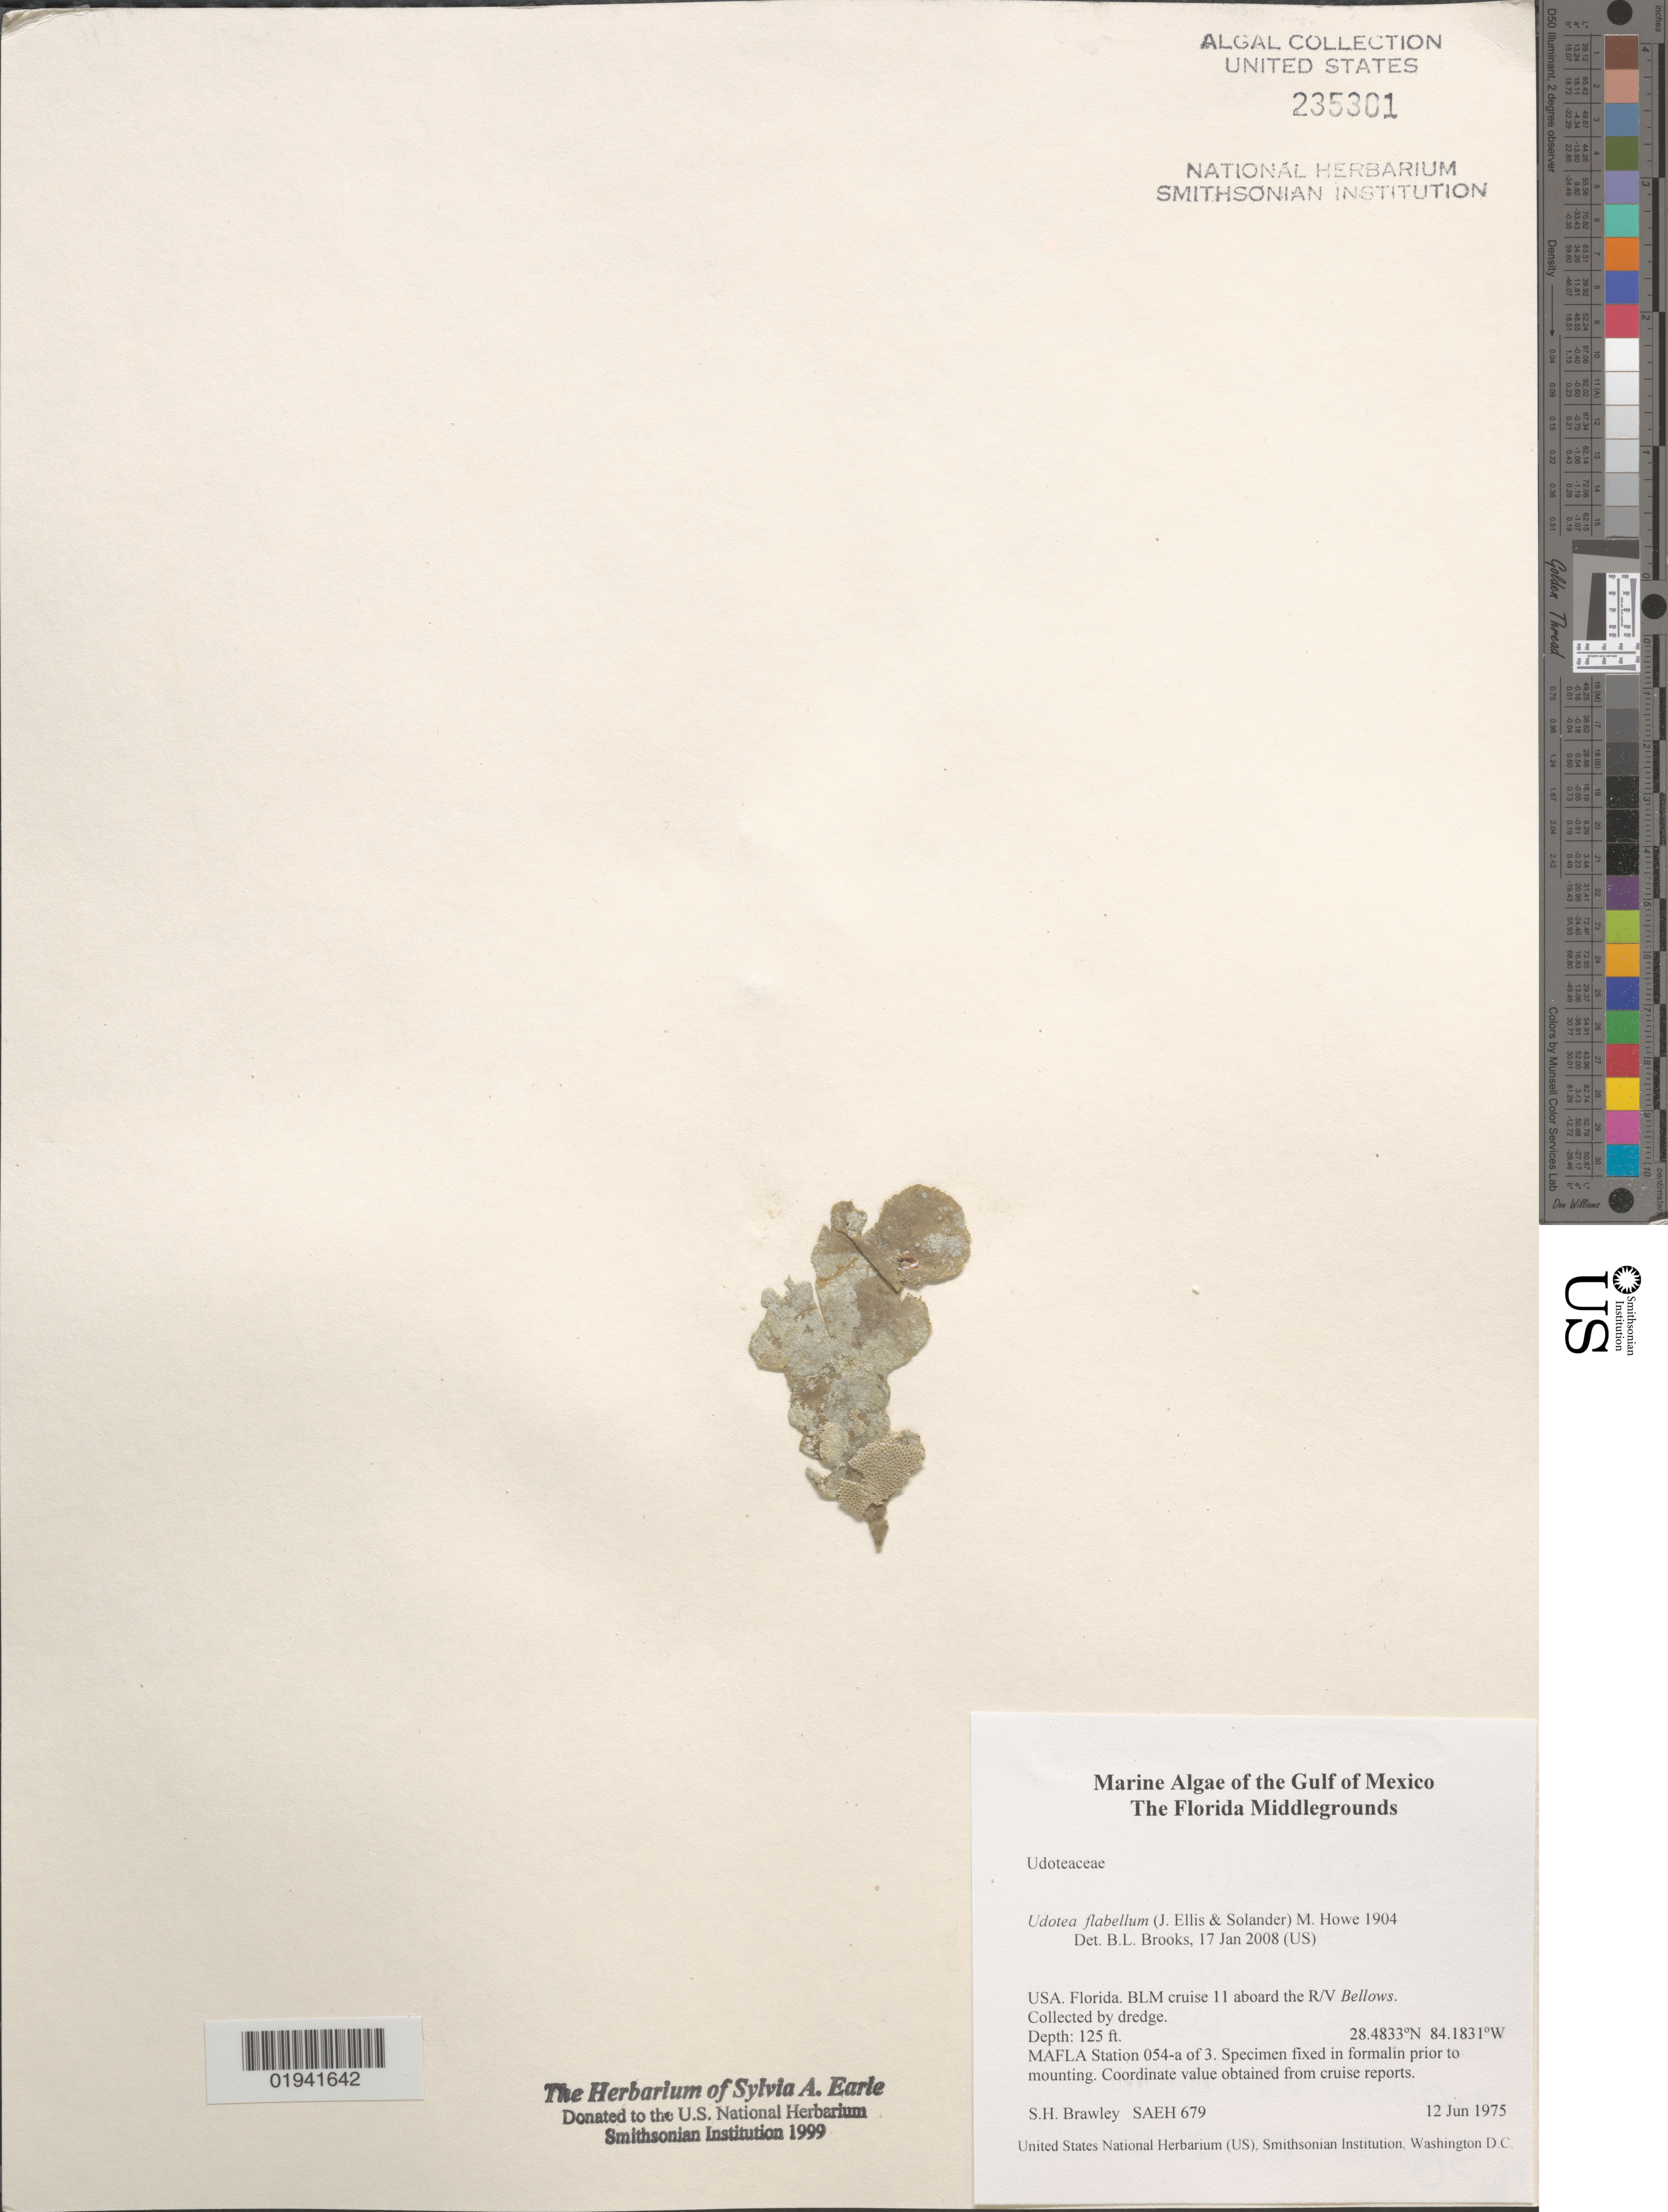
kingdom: Plantae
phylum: Chlorophyta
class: Ulvophyceae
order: Bryopsidales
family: Udoteaceae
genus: Udotea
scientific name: Udotea flabellum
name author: (J. Ellis & Sol.) M. Howe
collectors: S. Brawley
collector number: SAEH679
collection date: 1975-06-12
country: United States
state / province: Florida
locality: The Gulf of Mexico. The Florida Middlegrounds. BLM cruise 11 aboard the R/V Bellows. MAFLA Station 054-a of 3.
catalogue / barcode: US 235301